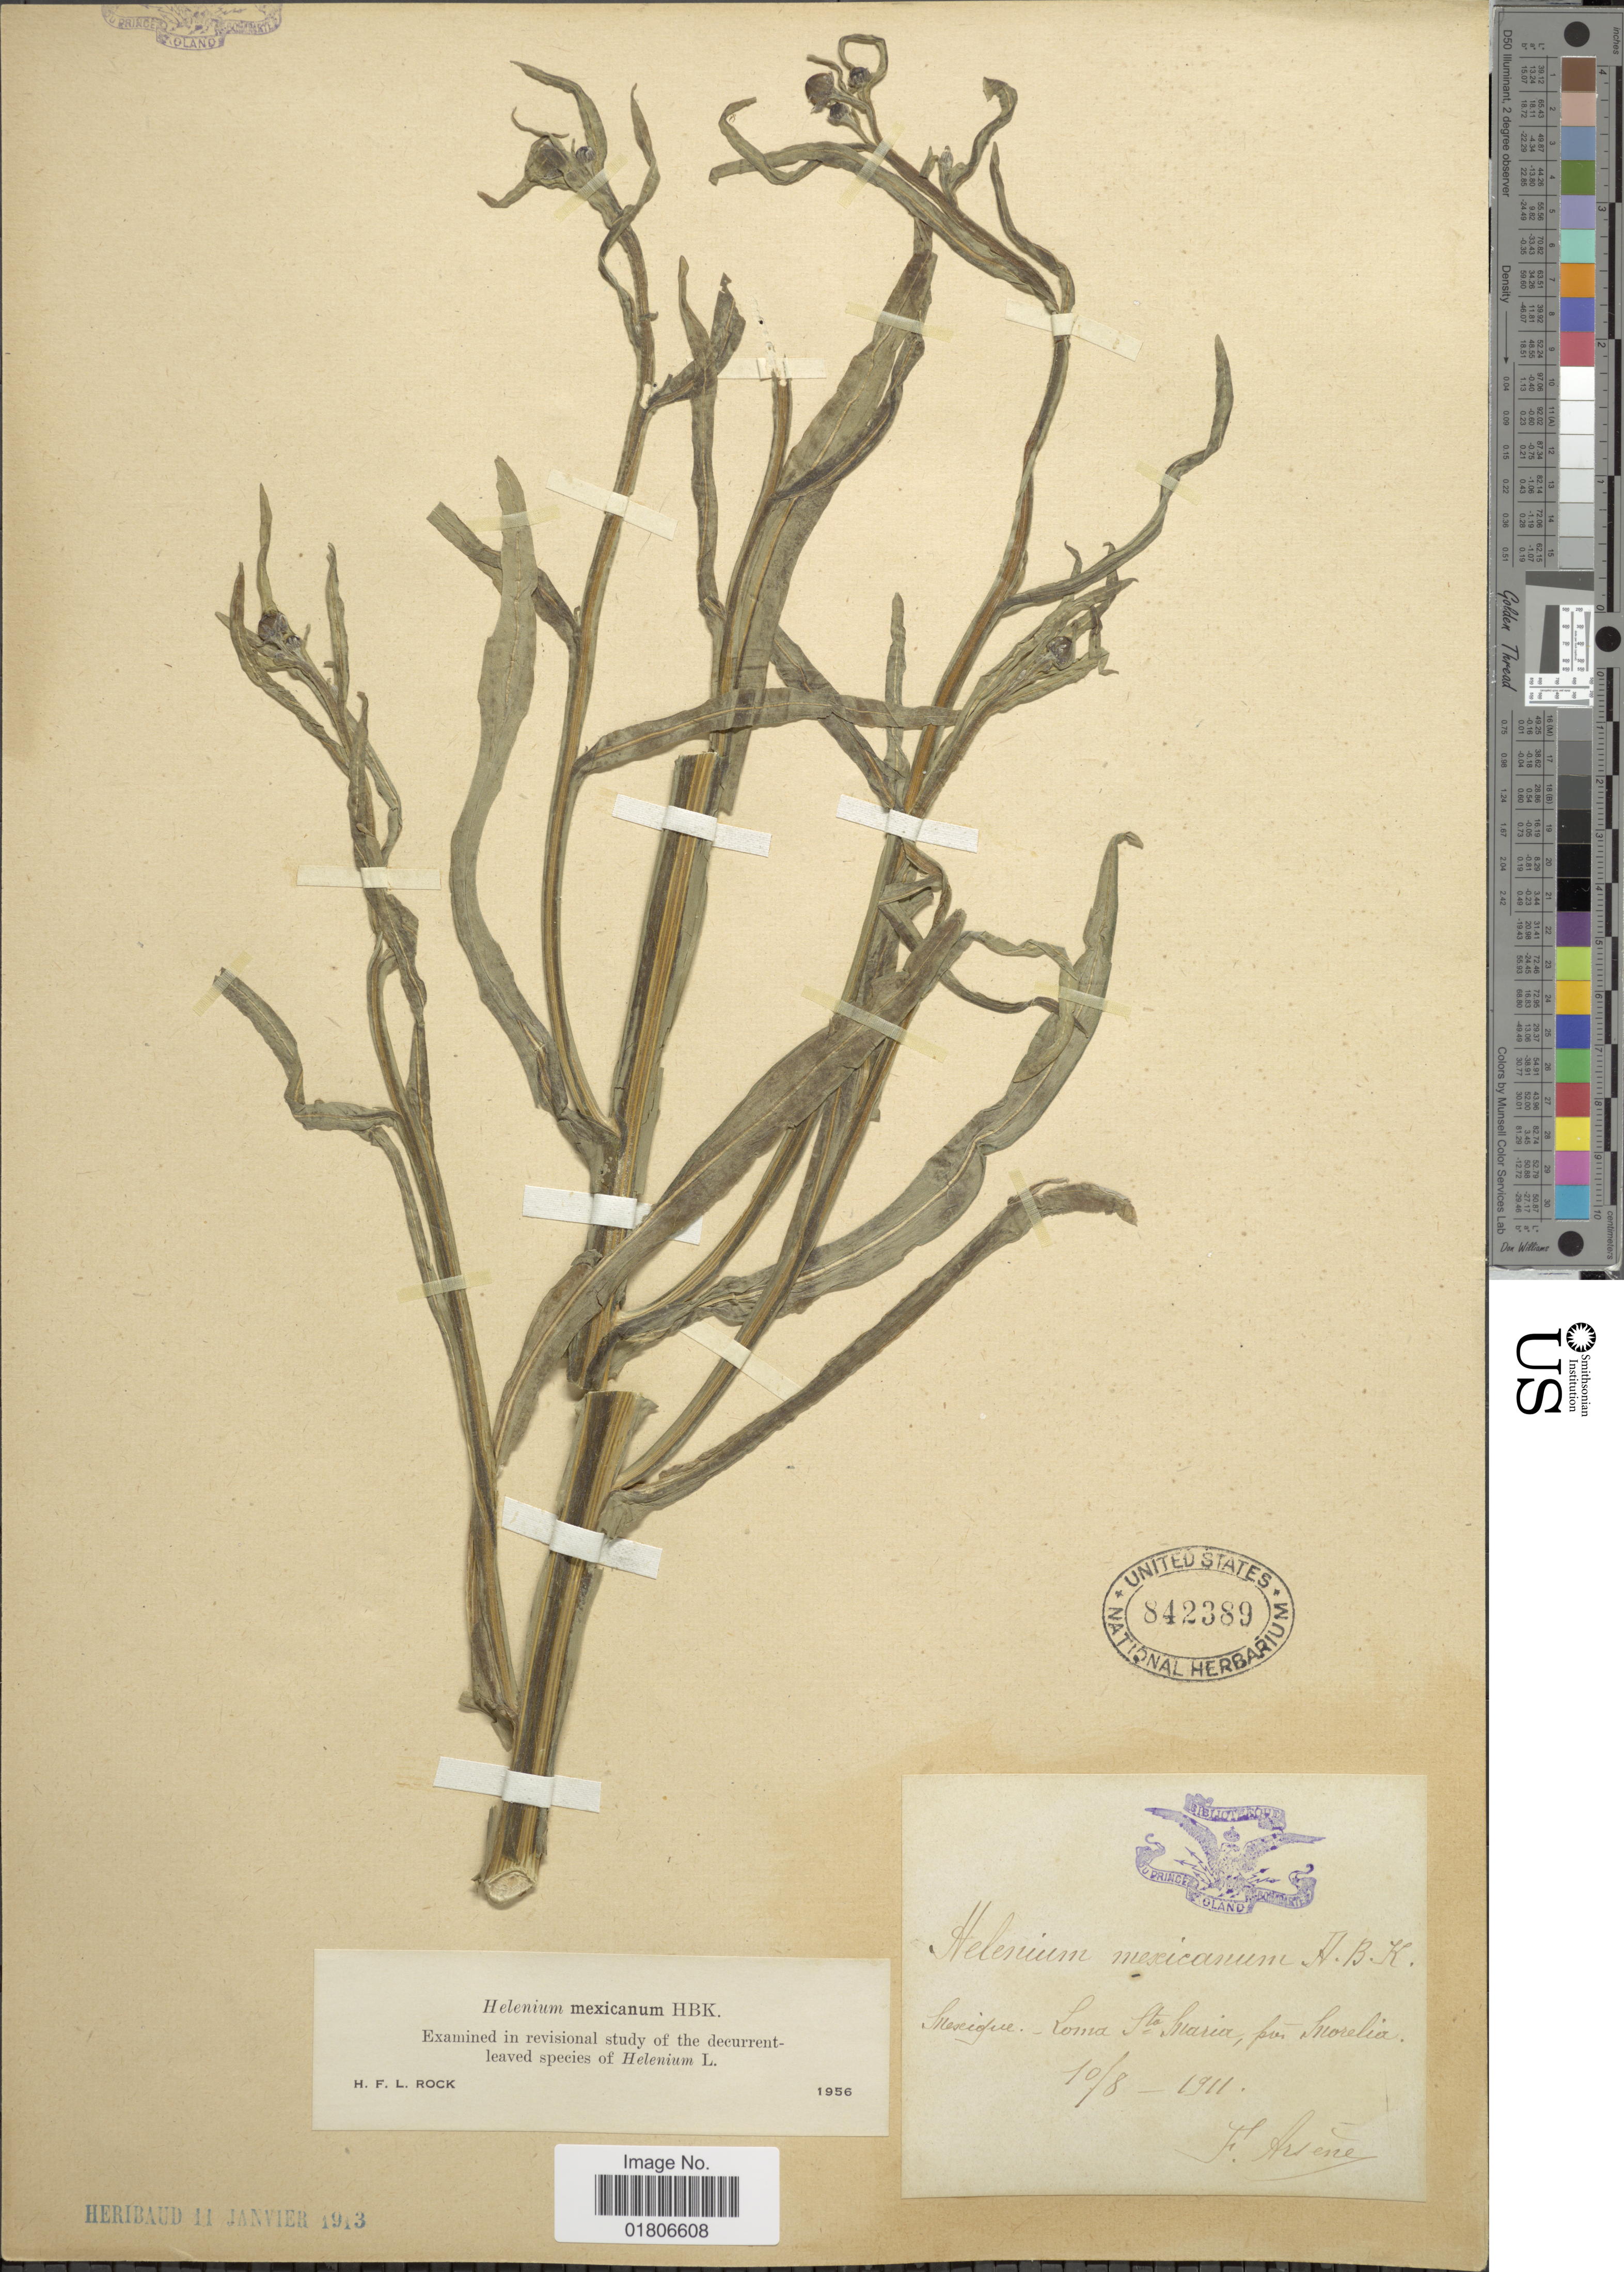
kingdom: Plantae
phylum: Tracheophyta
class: Magnoliopsida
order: Asterales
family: Asteraceae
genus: Helenium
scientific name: Helenium mexicanum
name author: Kunth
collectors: F. Arsène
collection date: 1911-08-10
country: Mexico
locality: Loma Sta Maria, prés Morelia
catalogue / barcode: US 842389